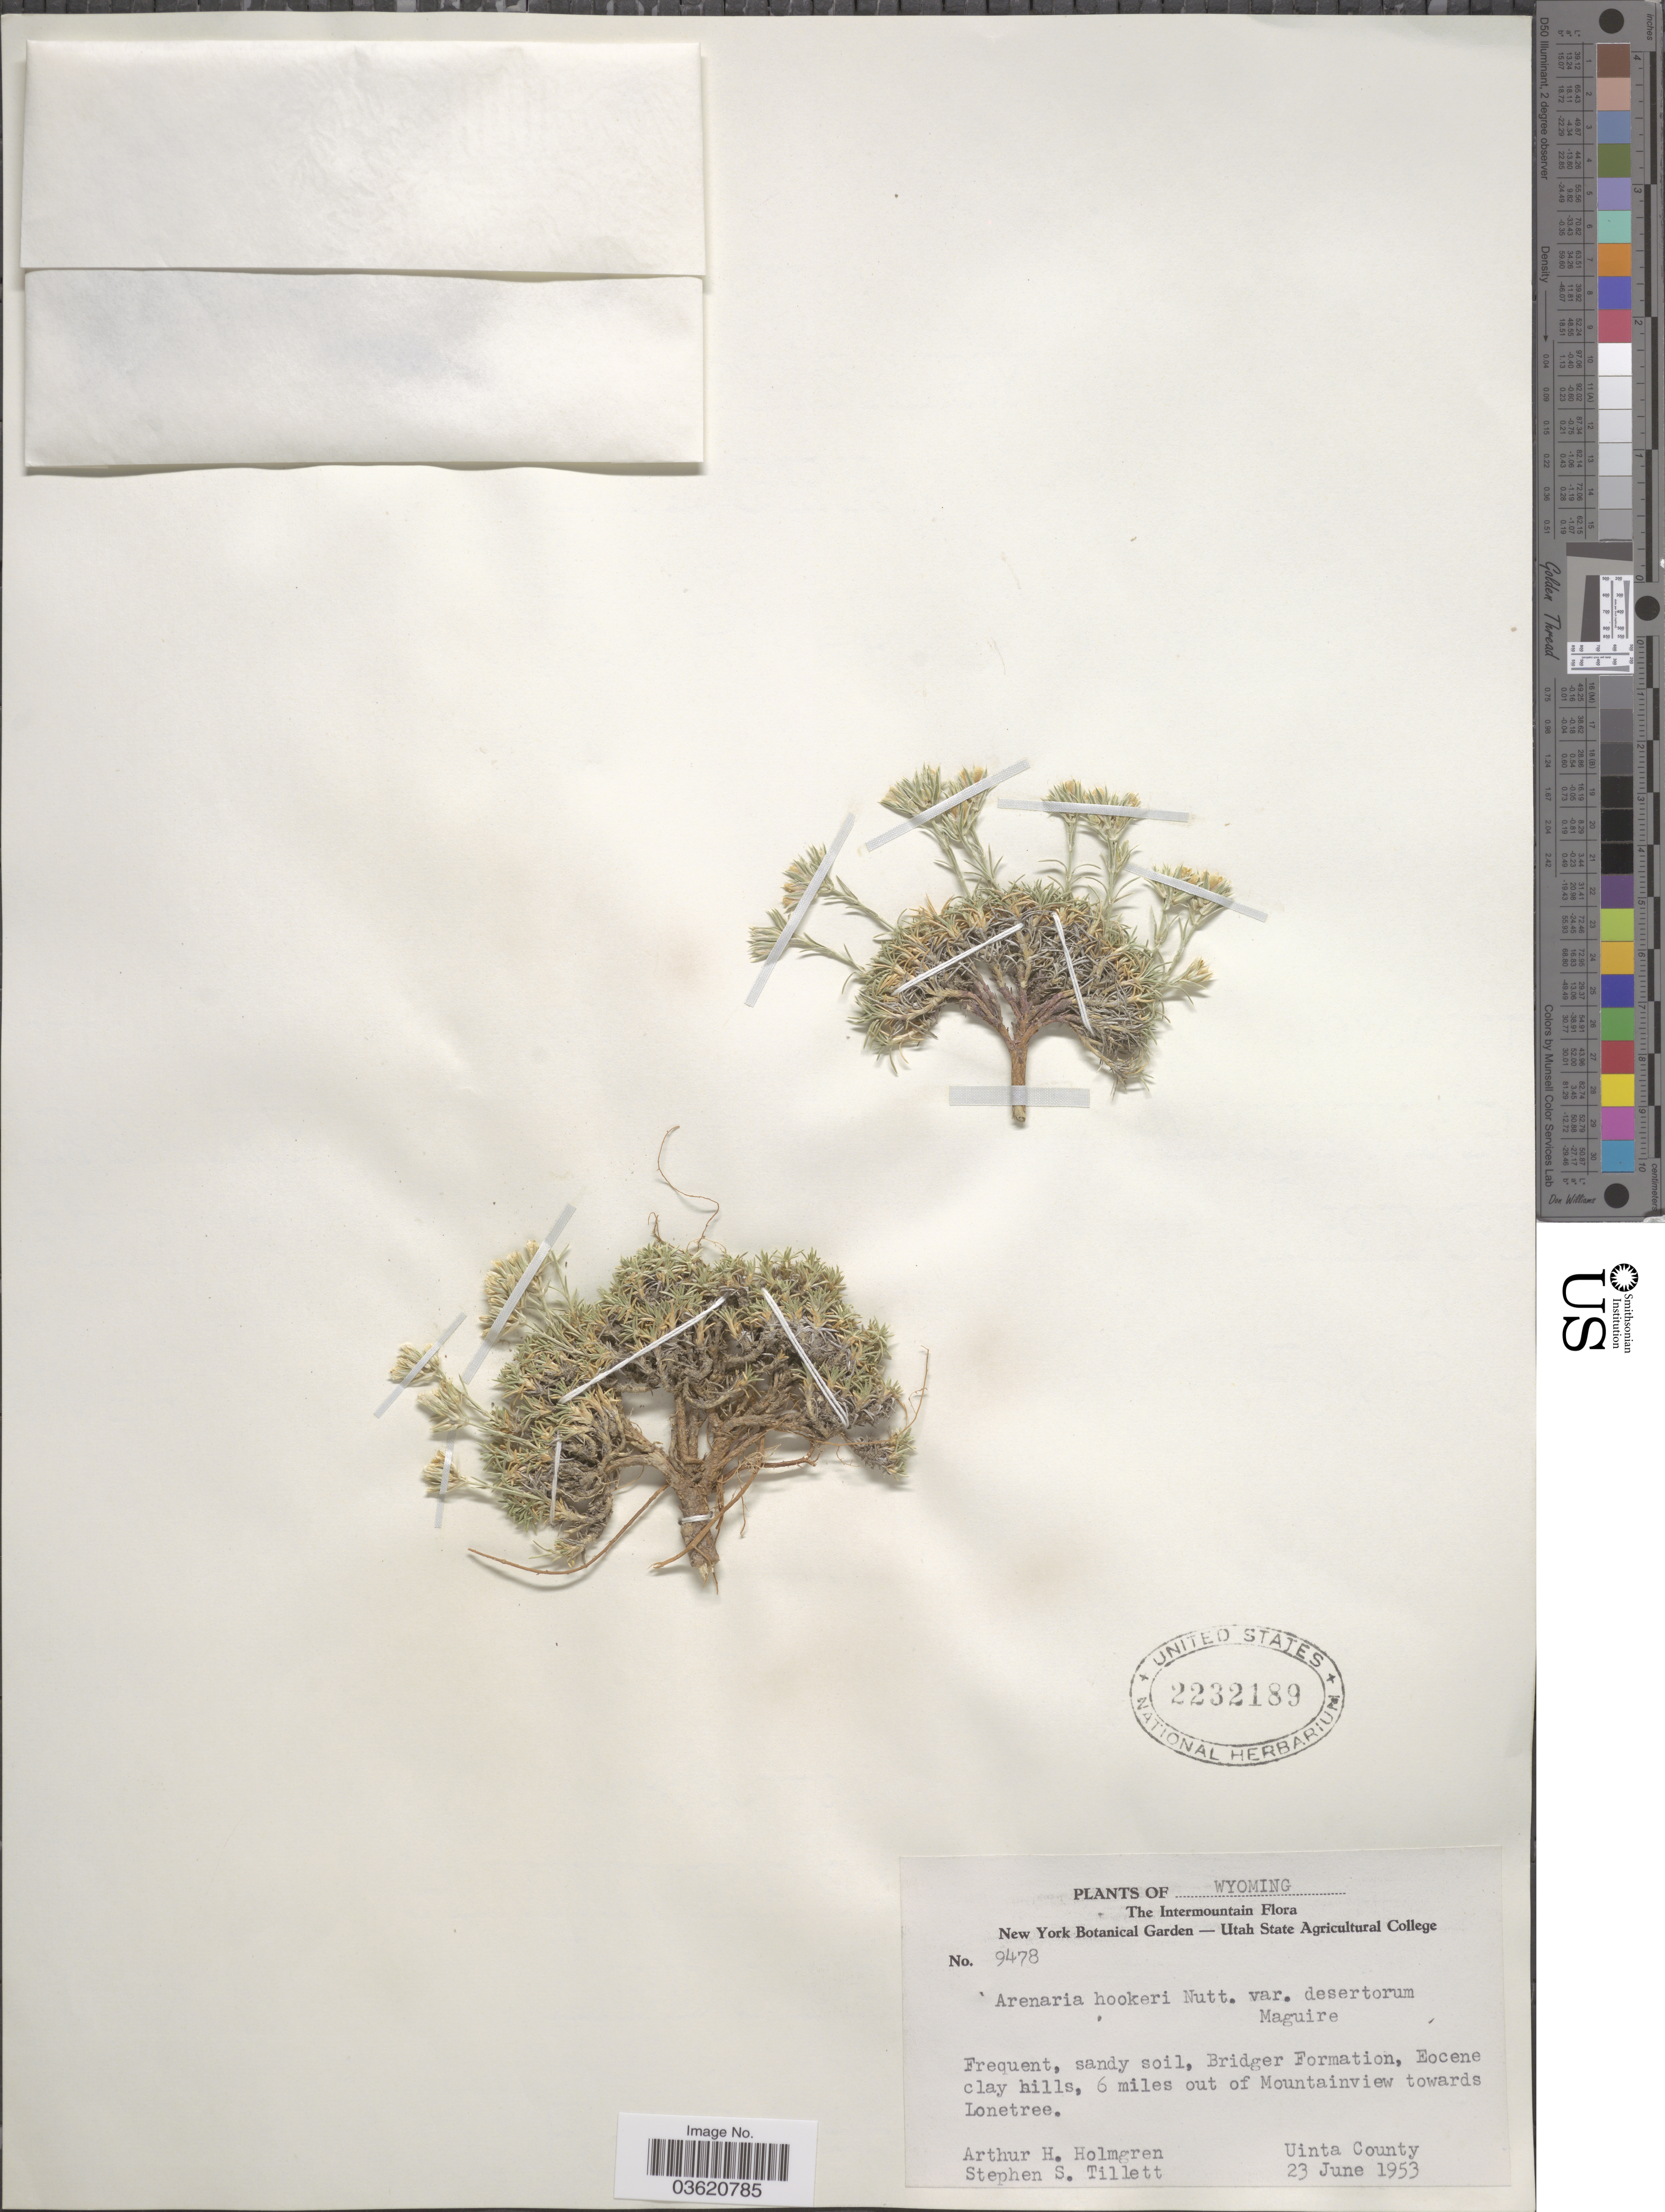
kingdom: Plantae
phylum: Tracheophyta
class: Magnoliopsida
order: Caryophyllales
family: Caryophyllaceae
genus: Eremogone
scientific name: Eremogone hookeri var. hookeri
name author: (Nutt.) W.A. Weber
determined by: Strong, Mark T., (BOT), Smithsonian Institution - National Museum of Natural History (UNITED STATES)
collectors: A. H. Holmgren & S. S. Tillett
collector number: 9478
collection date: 1953-06-23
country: United States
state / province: Wyoming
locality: Bridger Formation, Eocene clay hills, 6 miles out of Mountainview towards Lonetree. Uinta County. The Intermountain.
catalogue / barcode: US 2232189